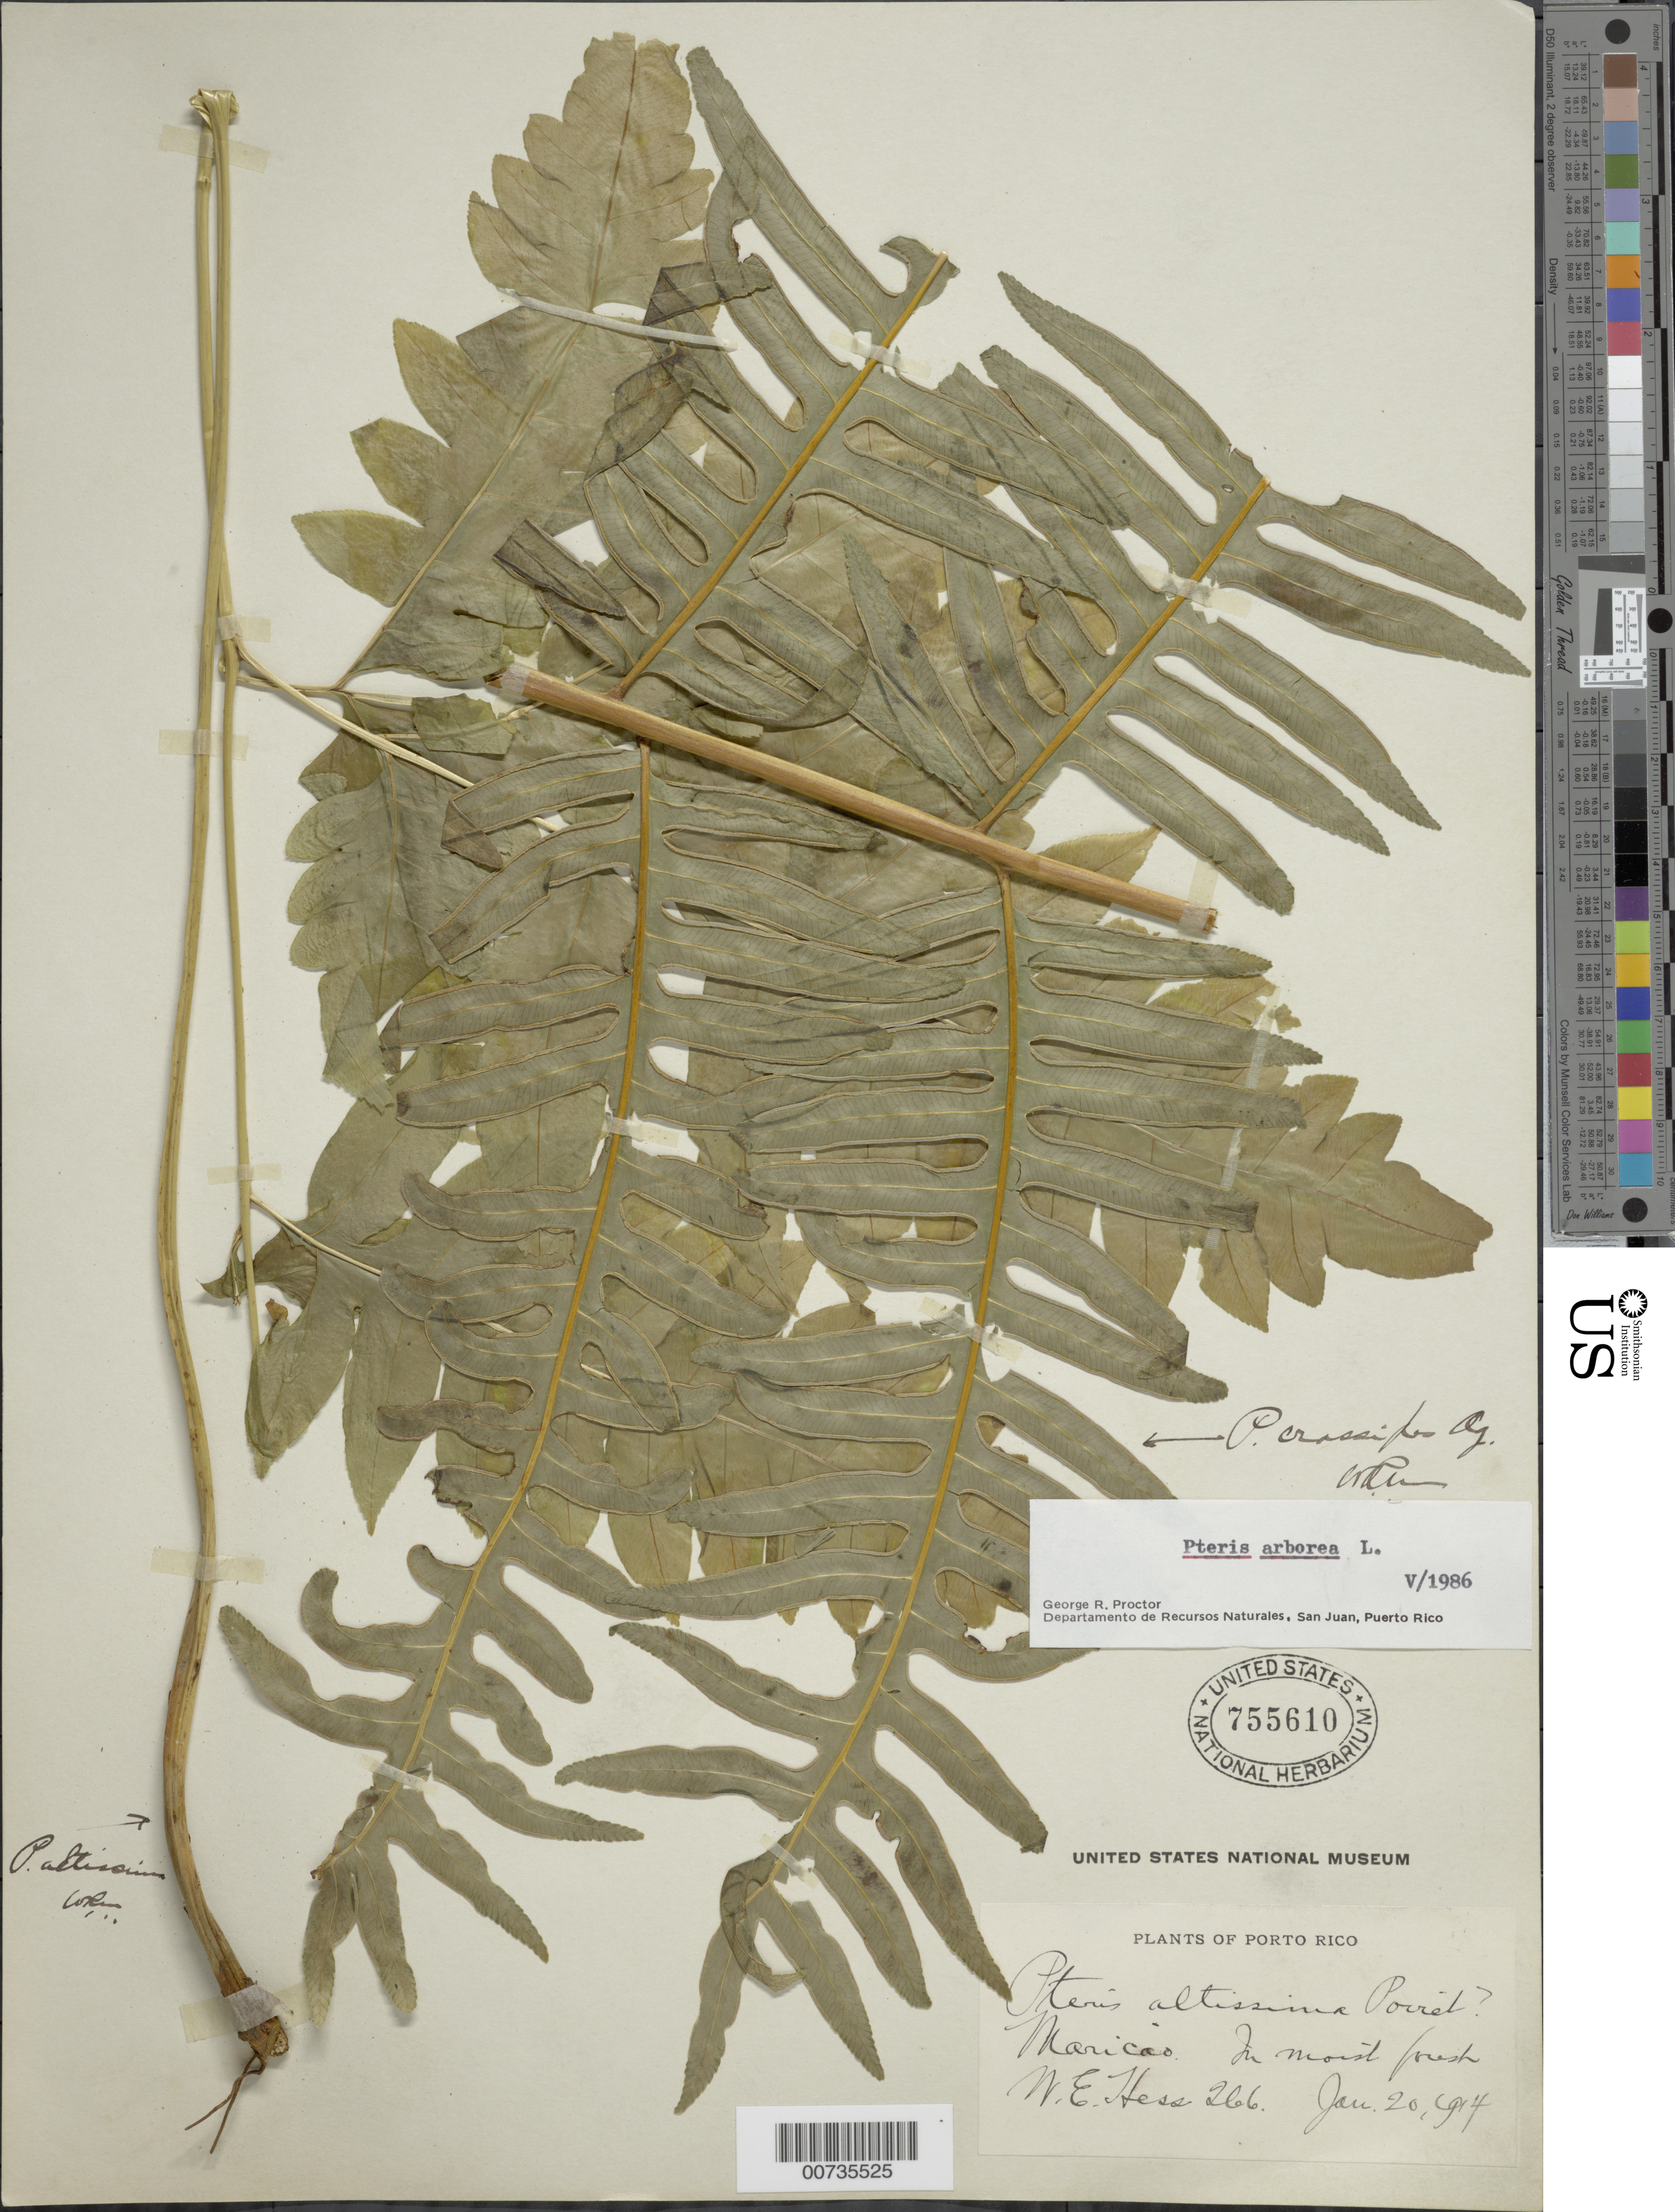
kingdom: Plantae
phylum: Tracheophyta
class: Polypodiopsida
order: Polypodiales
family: Pteridaceae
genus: Pteris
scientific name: Pteris arborea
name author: L.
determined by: Proctor, G. R.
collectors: W. Hess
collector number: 266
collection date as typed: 20 Jan 1914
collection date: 1914-01-20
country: Puerto Rico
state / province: Maricao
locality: Maricao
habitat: In moist forest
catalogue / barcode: US 755610